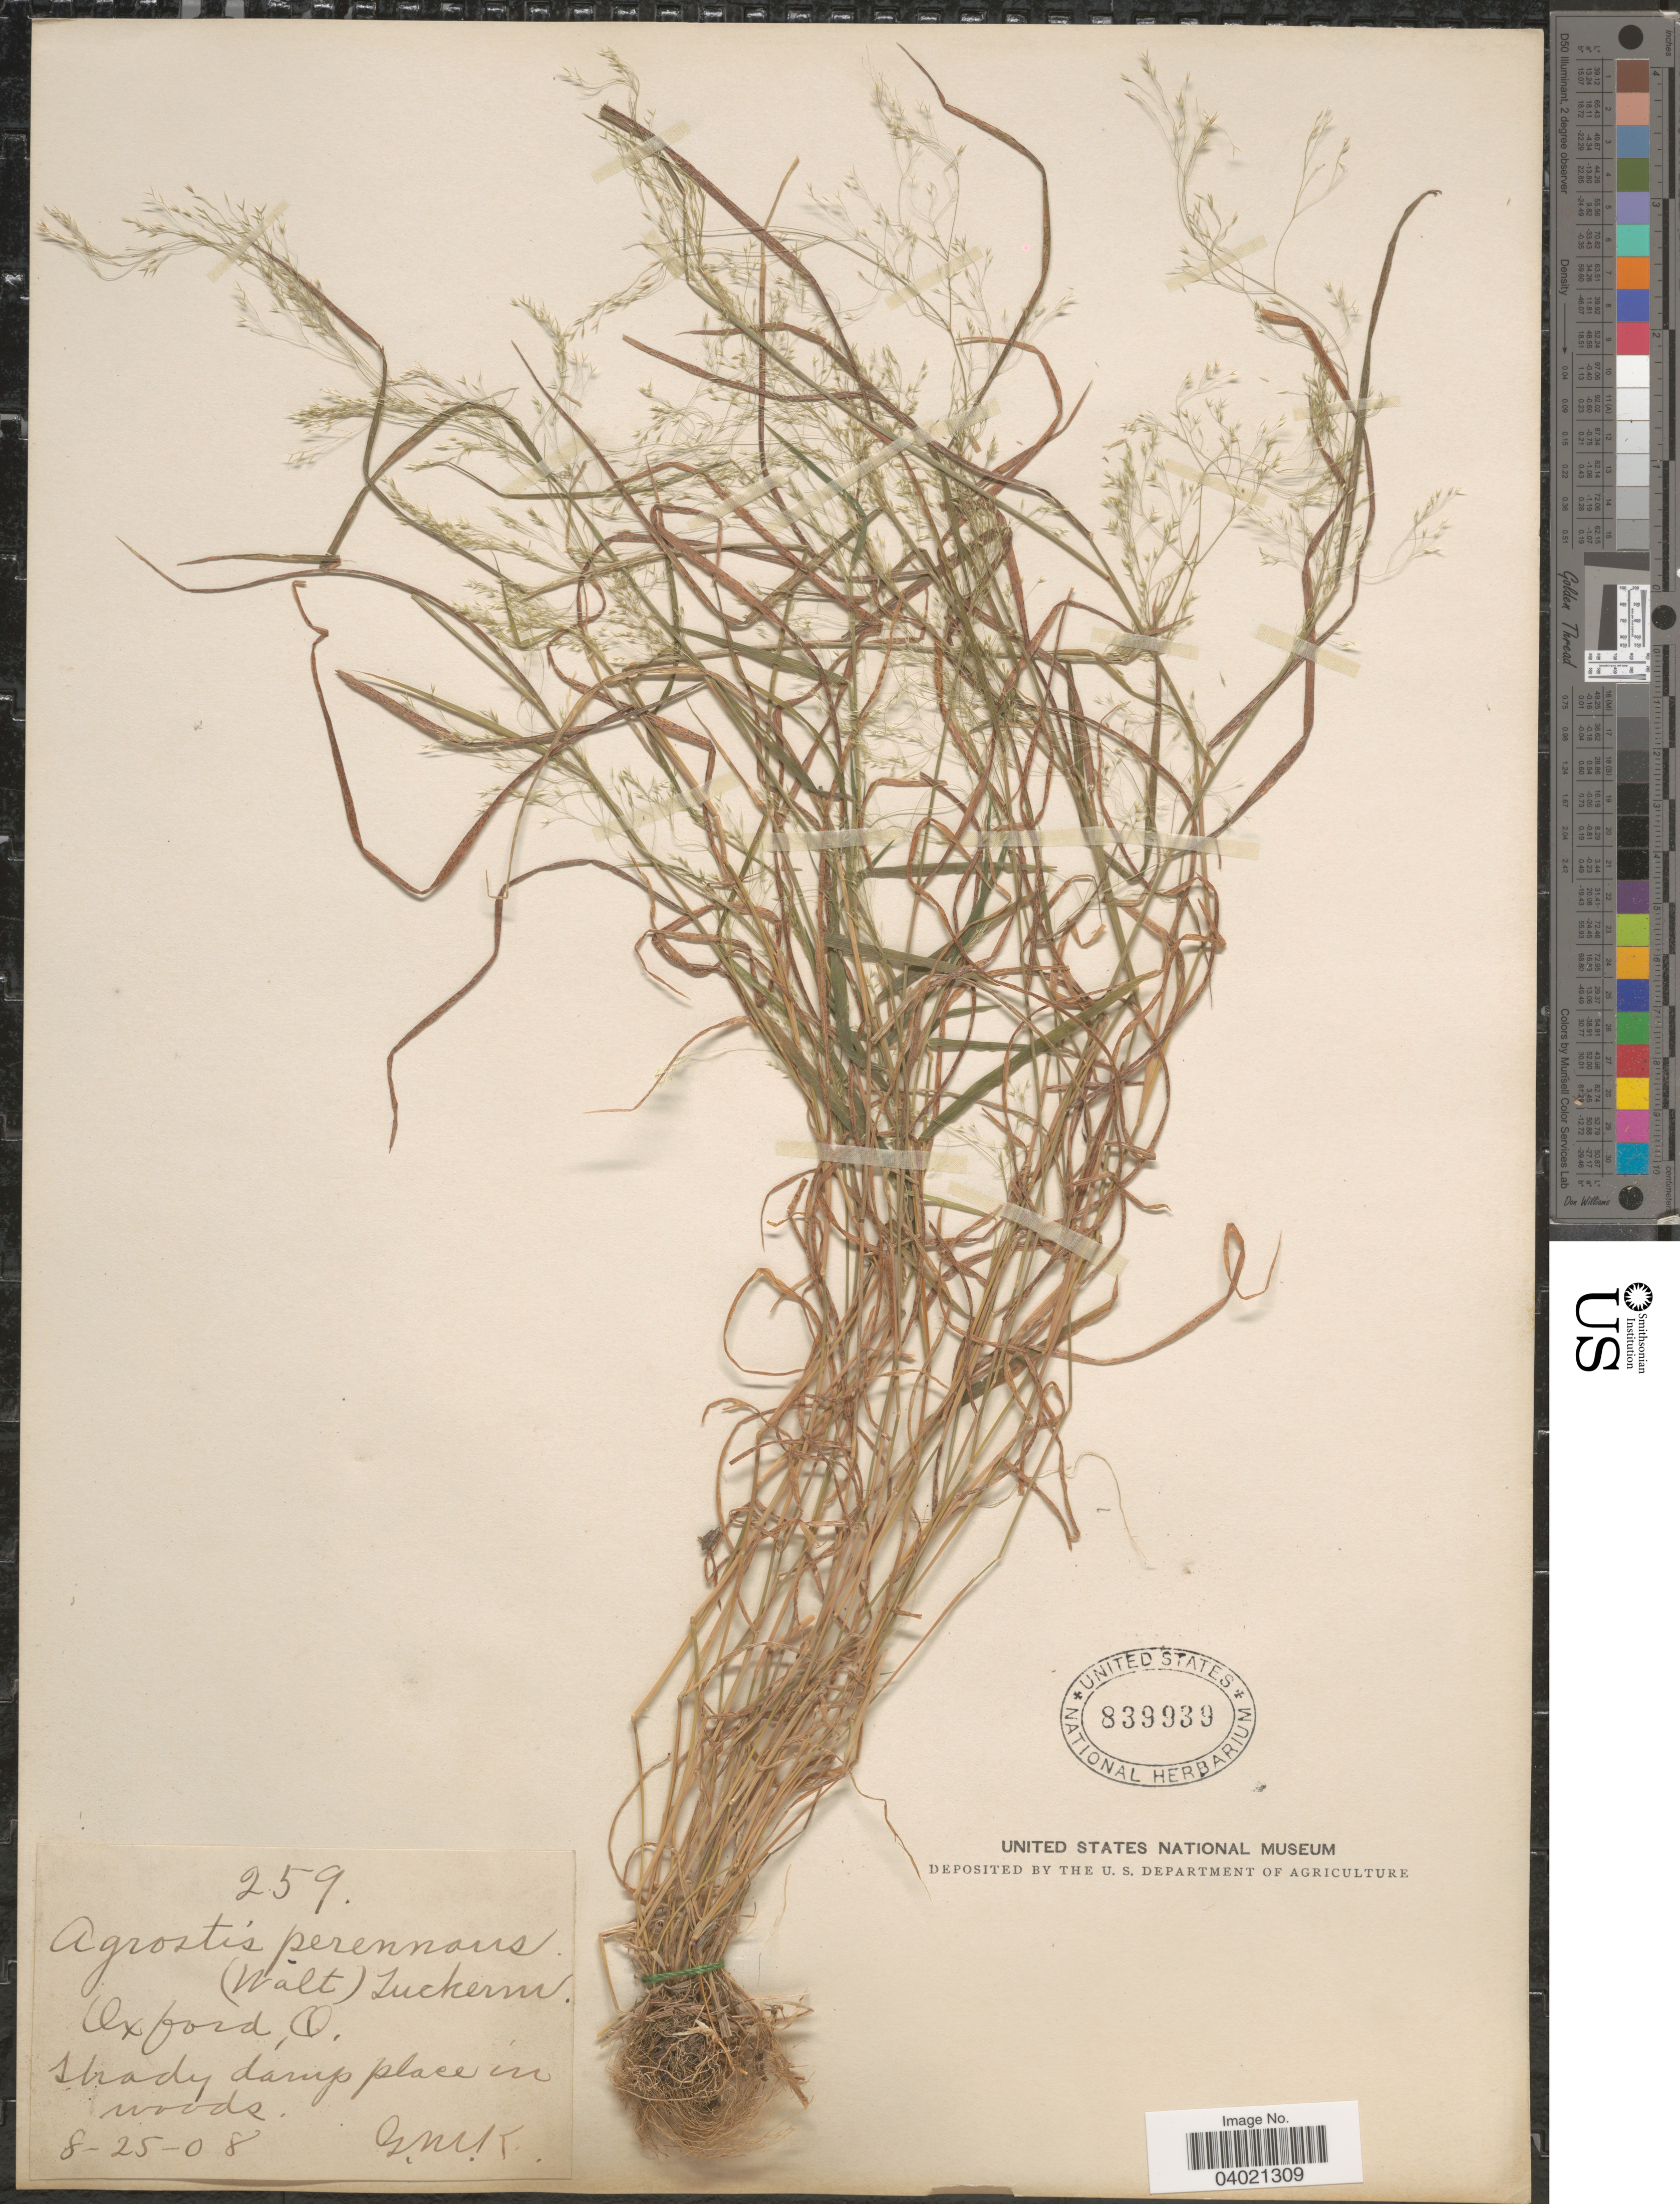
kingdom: Plantae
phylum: Tracheophyta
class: Liliopsida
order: Poales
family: Poaceae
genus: Agrostis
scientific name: Agrostis perennans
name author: (Walter) Tuck.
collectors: G. M. K.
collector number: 259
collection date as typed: Transcribed d/m/y: 25/8/8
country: United States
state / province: Ohio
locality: Oxford.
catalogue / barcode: US 839939